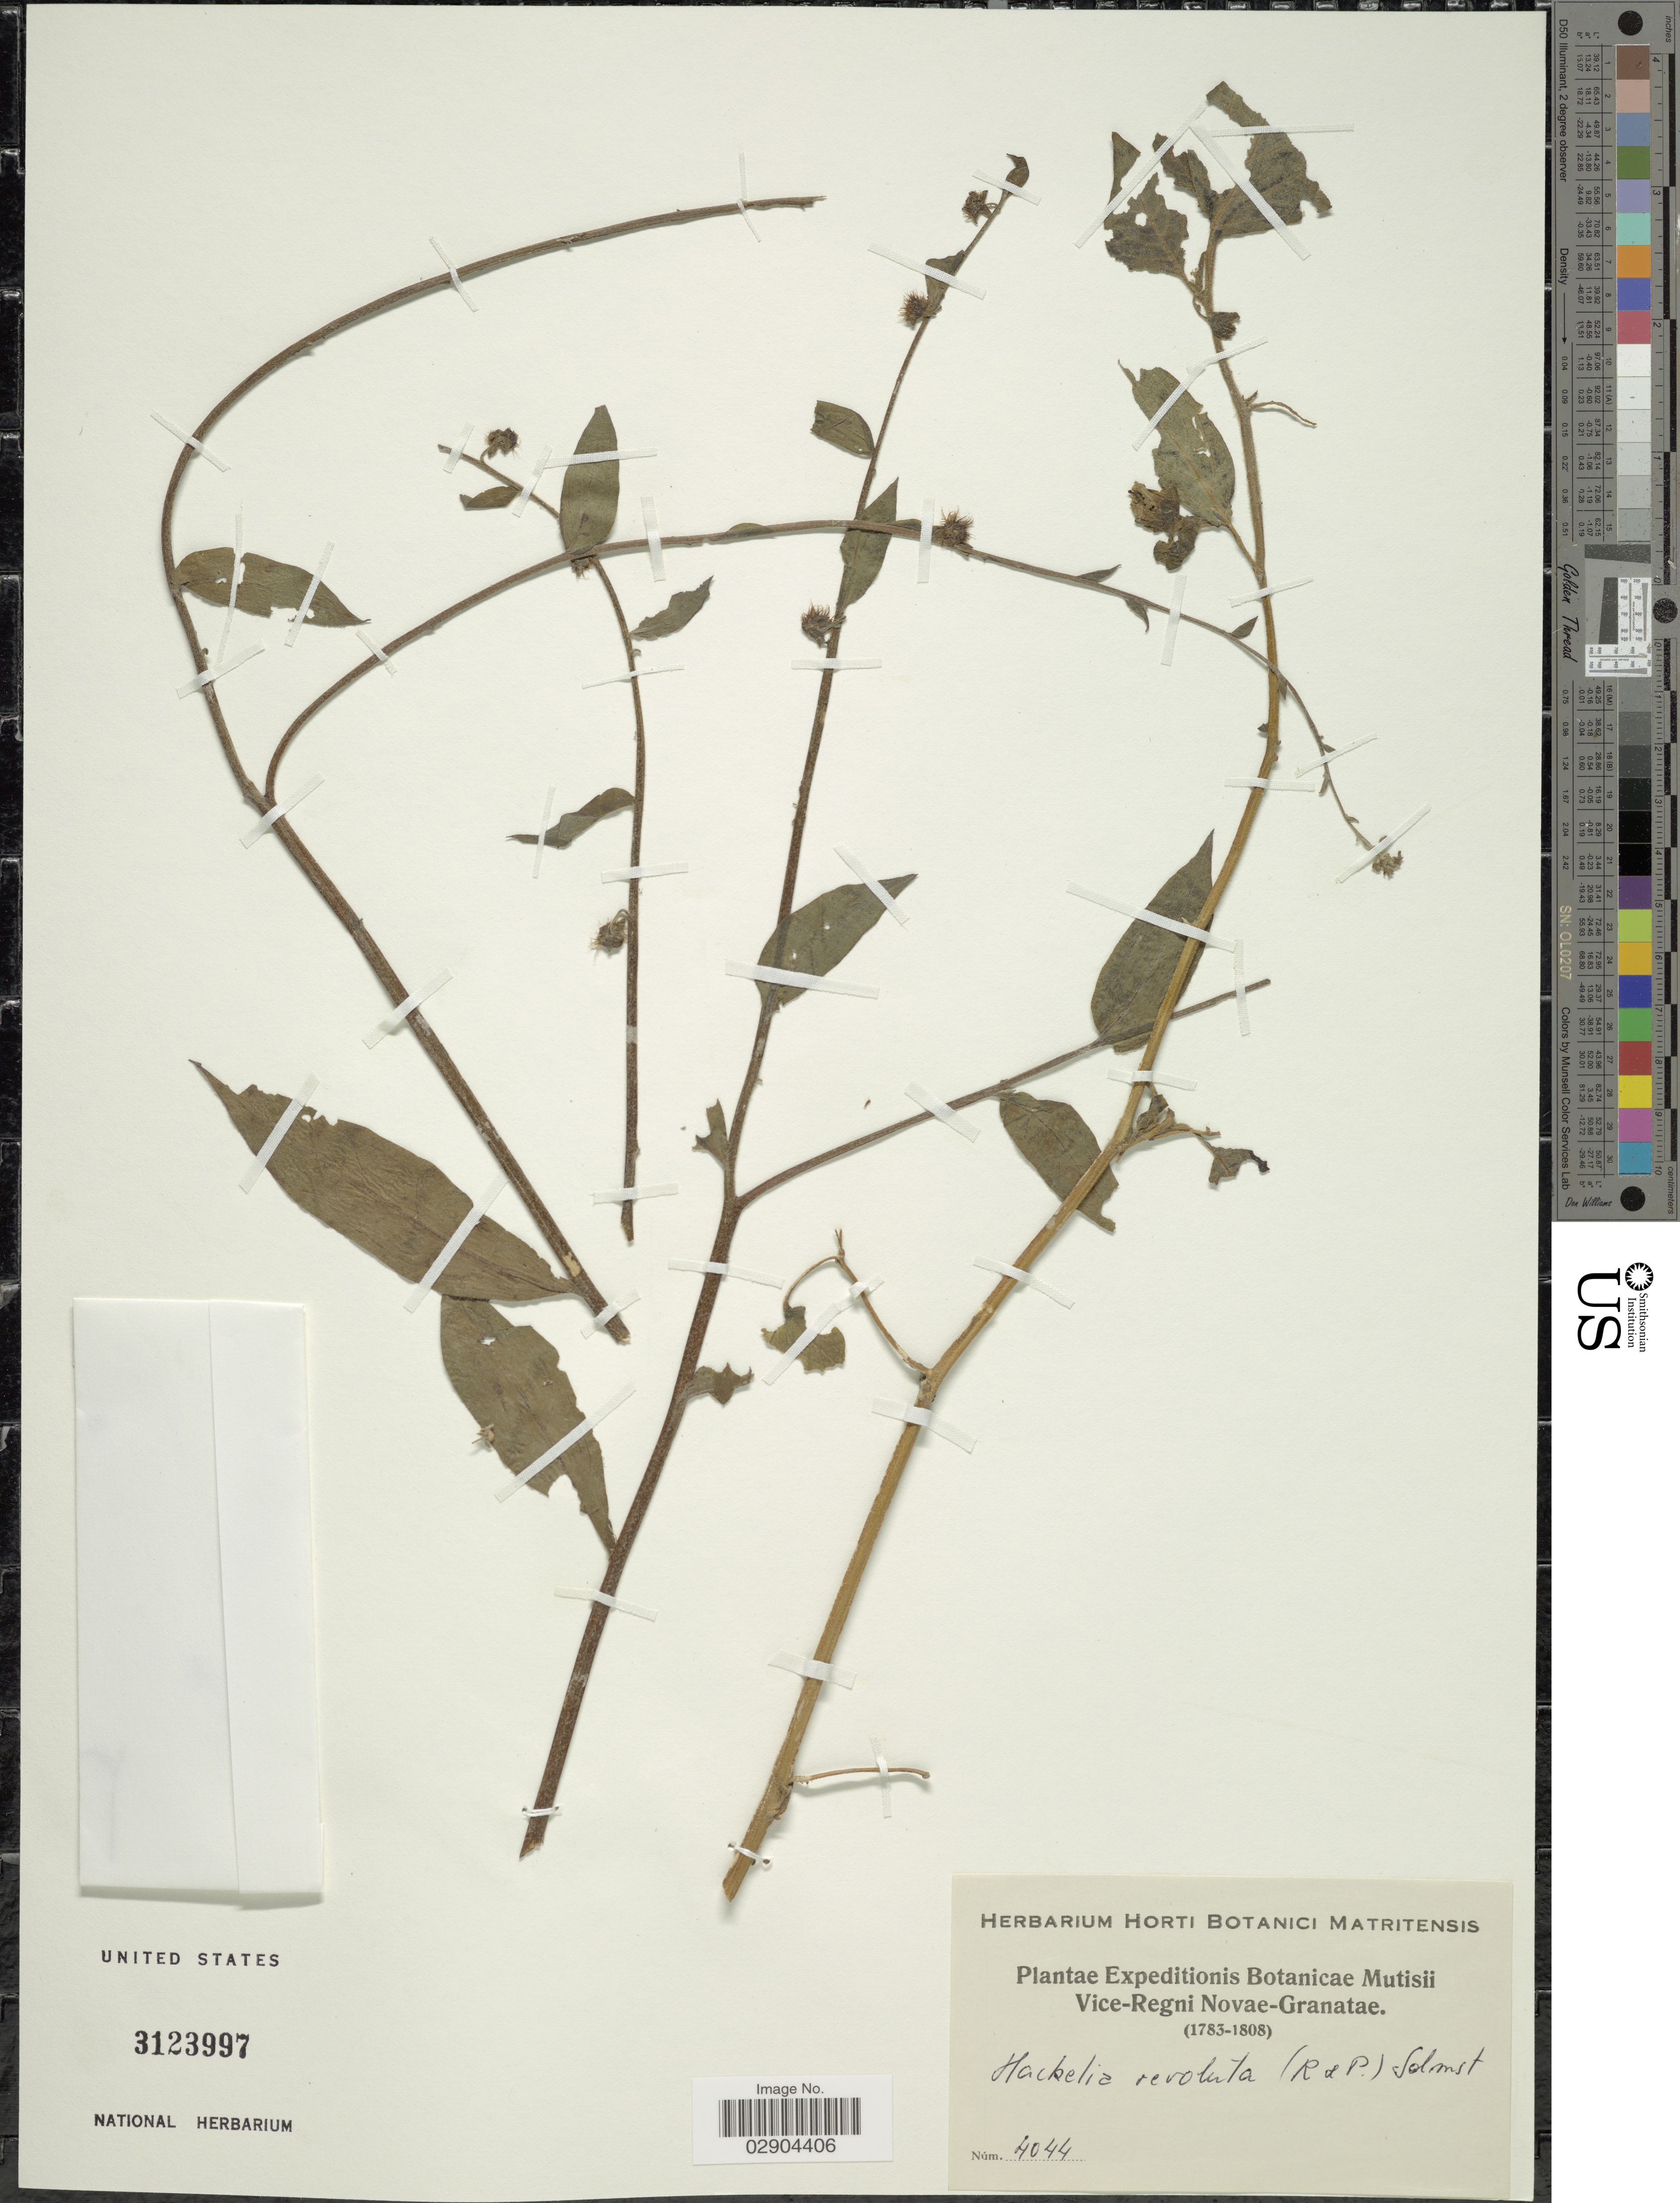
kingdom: Plantae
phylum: Tracheophyta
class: Magnoliopsida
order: Boraginales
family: Boraginaceae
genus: Hackelia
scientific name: Hackelia revoluta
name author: (Ruiz & Pav.) I.M. Johnst.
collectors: ex herb. Horti Botanici Matritensis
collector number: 4044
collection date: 1783/1808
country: Colombia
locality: Vice-Regni Novae-Granatae.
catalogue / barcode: US 3123997